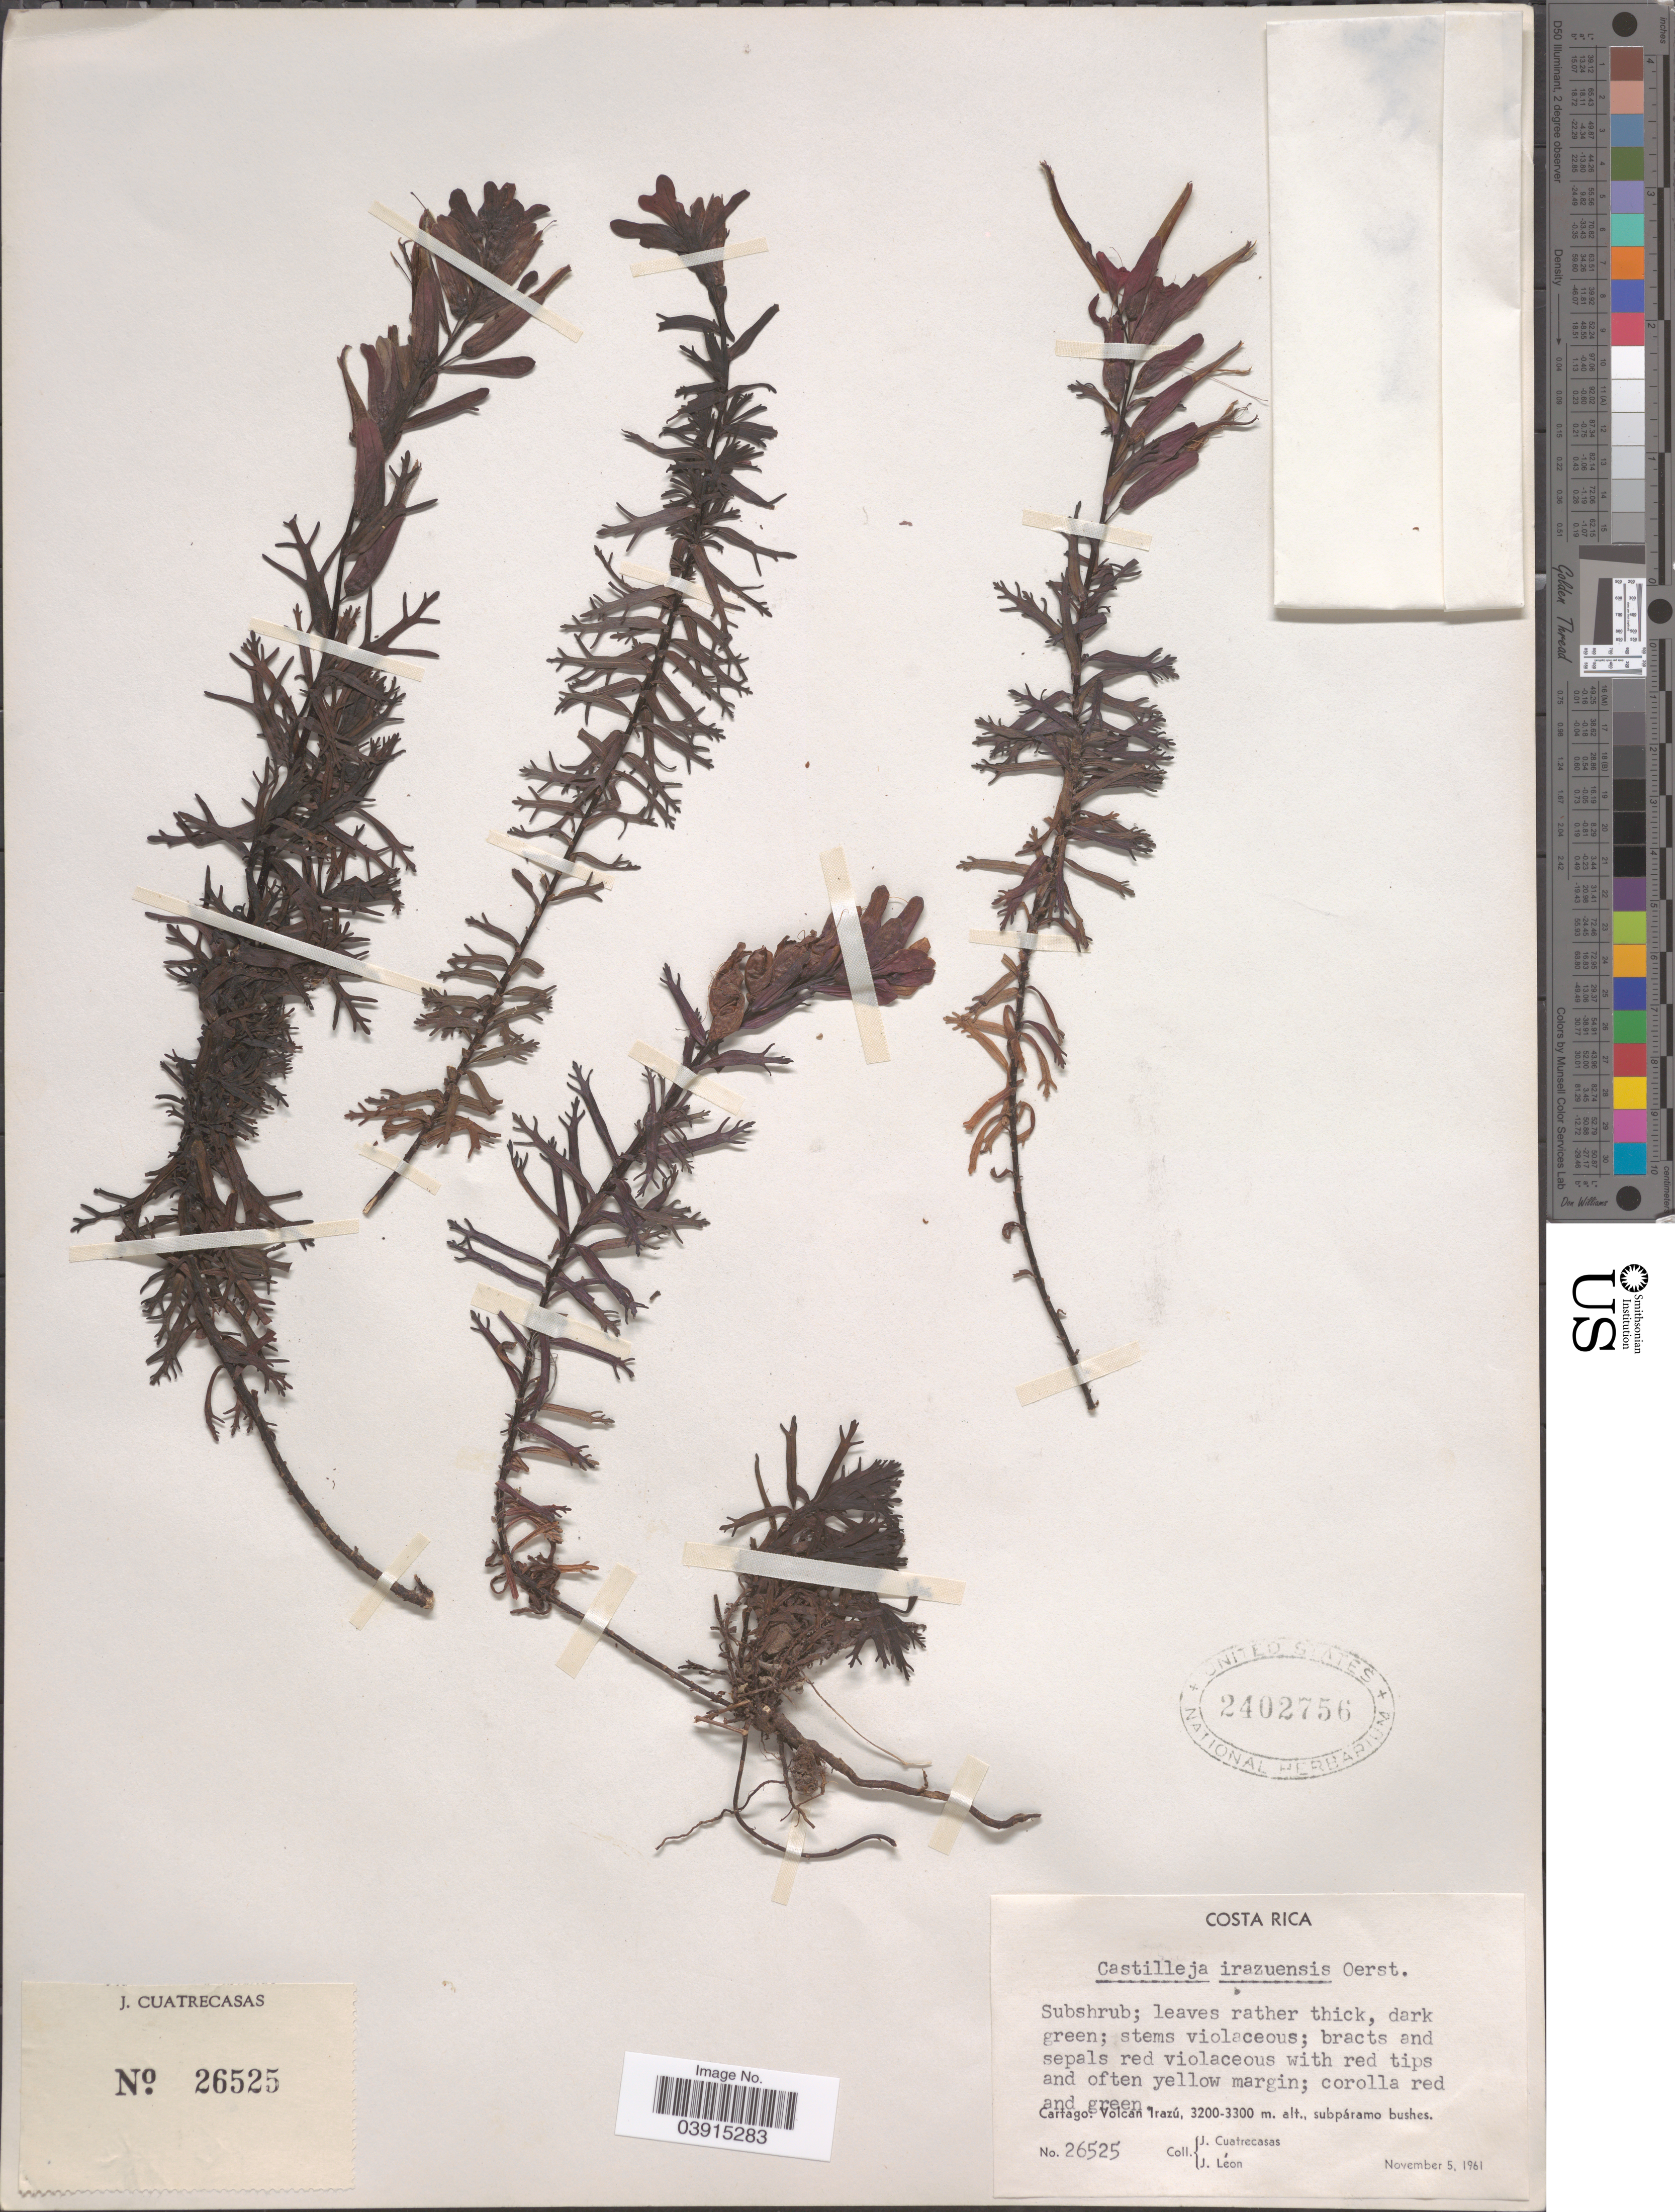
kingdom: Plantae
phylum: Tracheophyta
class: Magnoliopsida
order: Lamiales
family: Orobanchaceae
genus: Castilleja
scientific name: Castilleja irazuensis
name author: Oerst.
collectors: J. Cuatrecasas & J. León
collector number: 26525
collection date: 1961-11-05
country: Costa Rica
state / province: Cartago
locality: Volcan Irazú.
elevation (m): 3200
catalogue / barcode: US 2402756